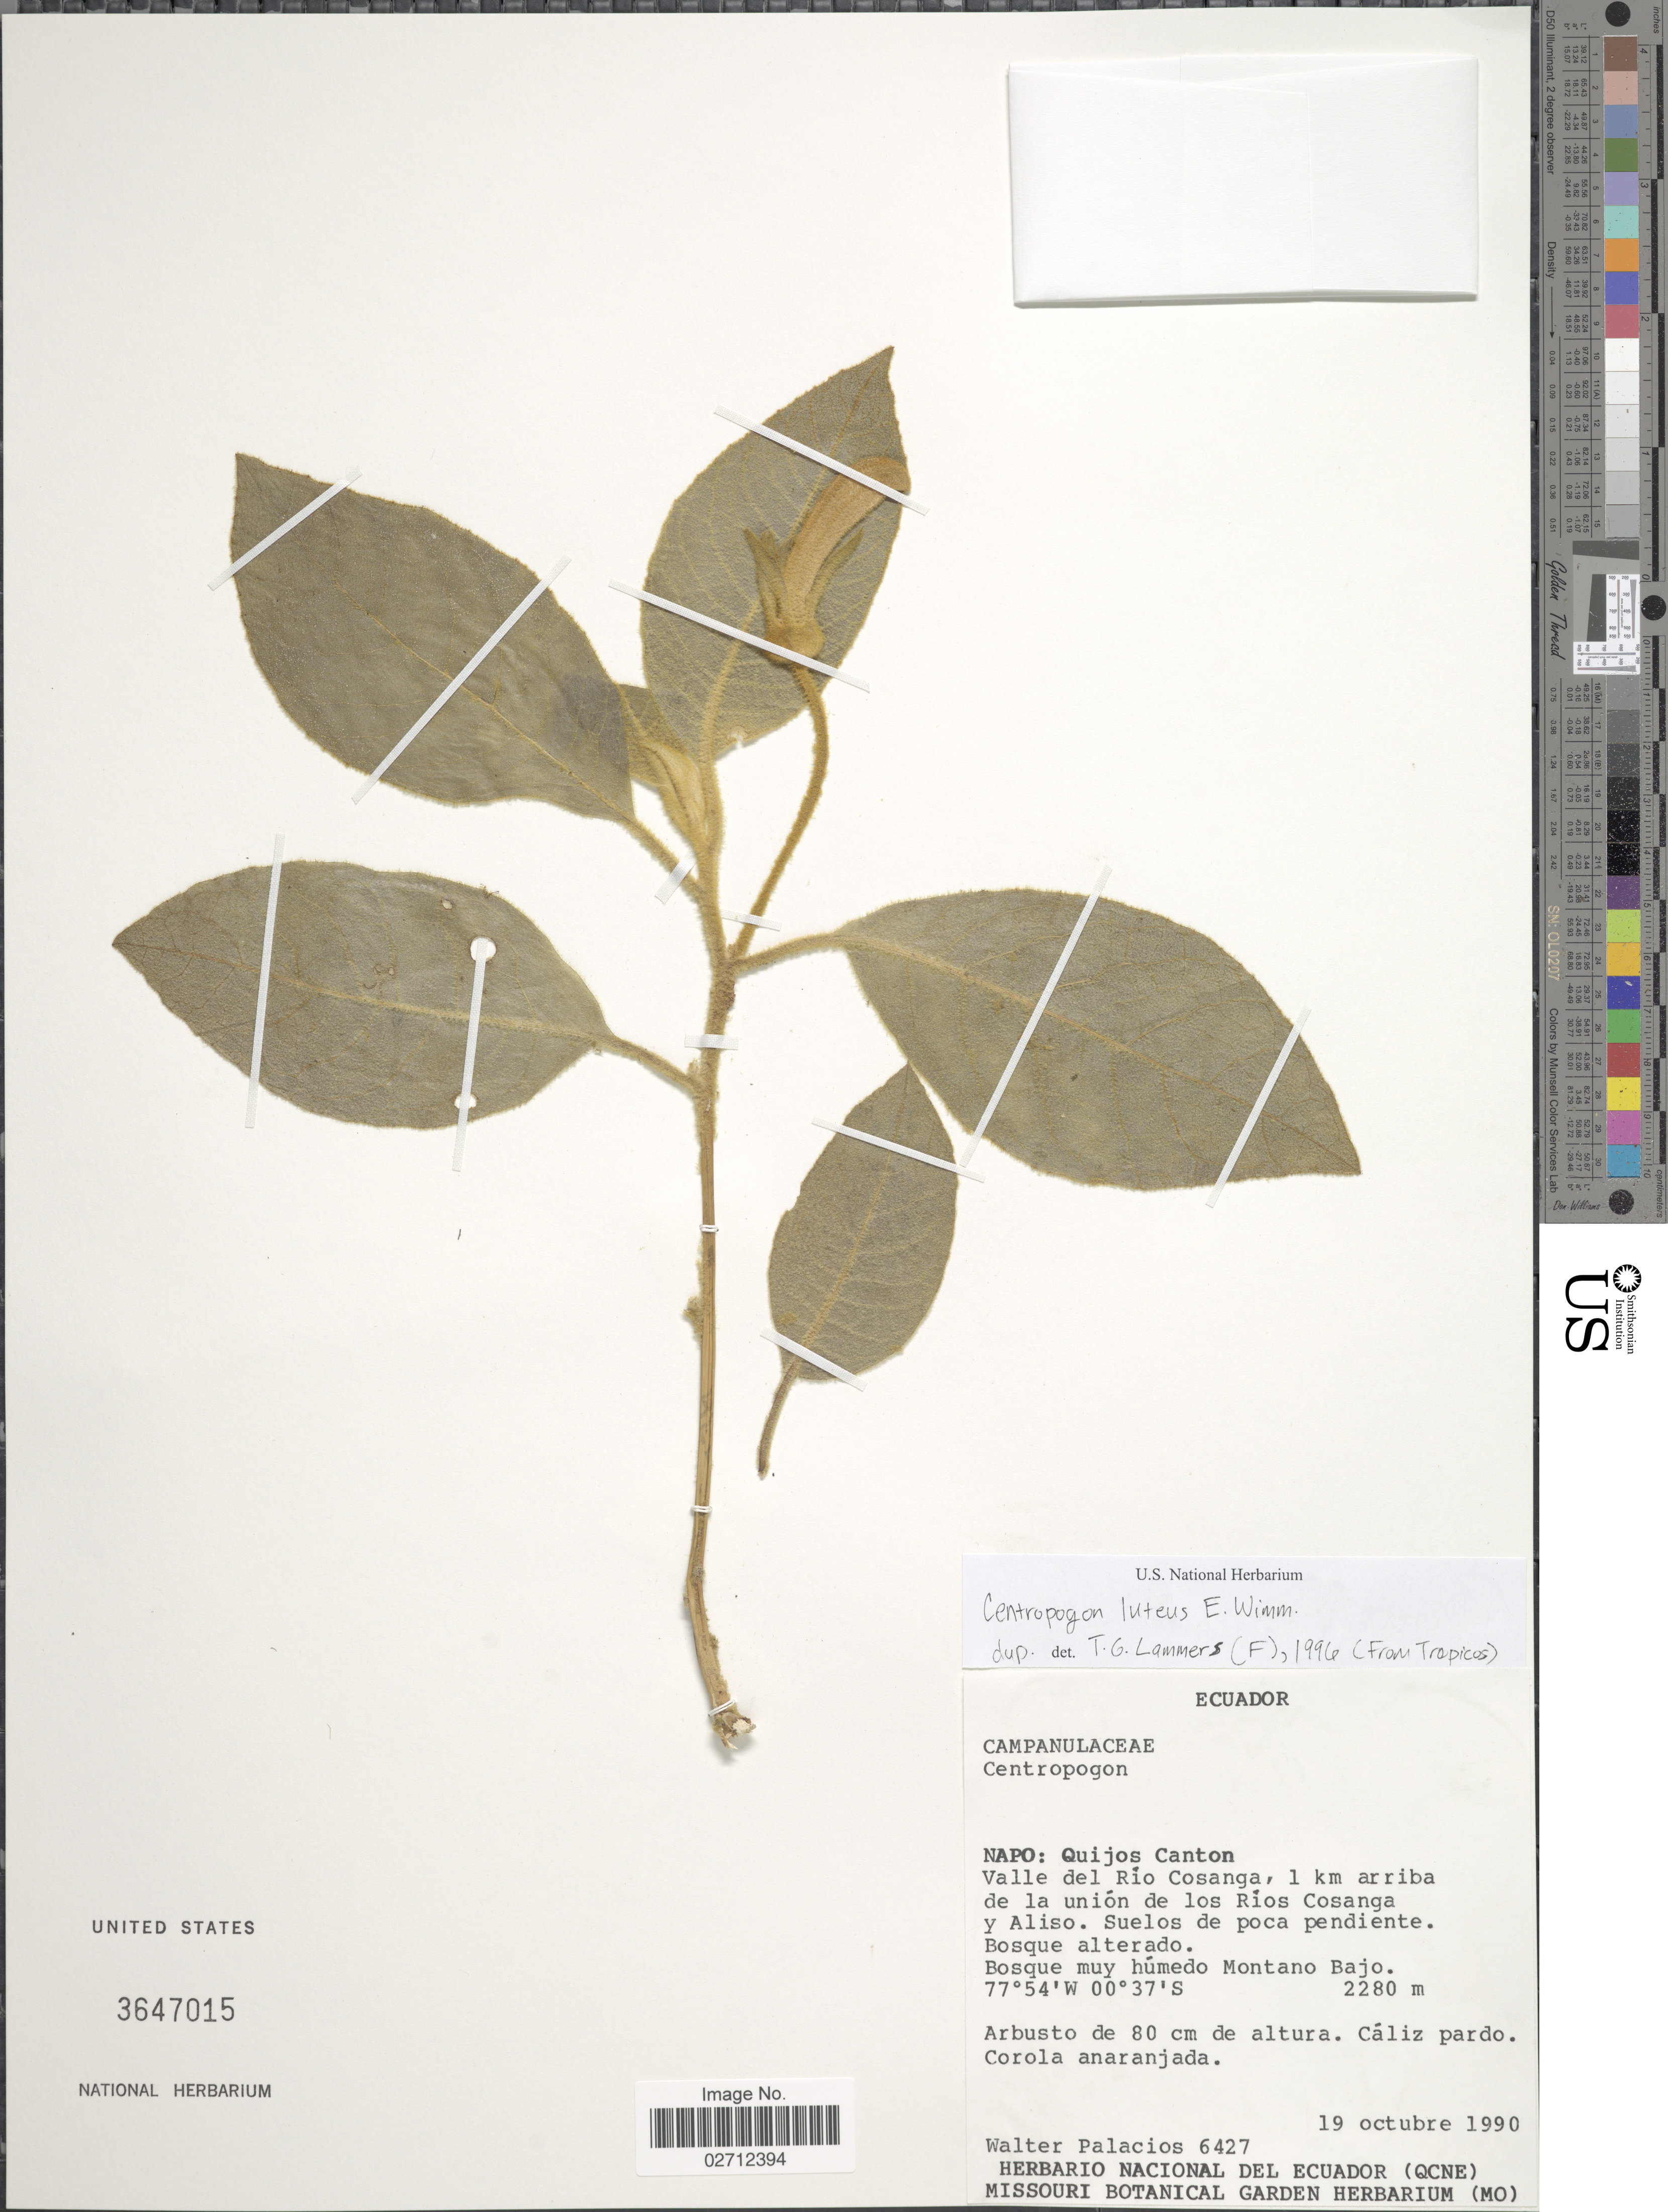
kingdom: Plantae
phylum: Tracheophyta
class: Magnoliopsida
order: Asterales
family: Campanulaceae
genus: Centropogon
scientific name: Centropogon luteus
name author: E. Wimm.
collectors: W. Palacios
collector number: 6427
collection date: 1990-10-19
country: Ecuador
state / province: Napo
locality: Quijos Canton, Valle del Río Cosanga, 1 km arriba de la unión de los Ríos Cosanga y Aliso. Suelos de poca pendiente. Bosque alterado. Bosque muy húmedo Montano Bajo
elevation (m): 2280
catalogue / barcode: US 3647015